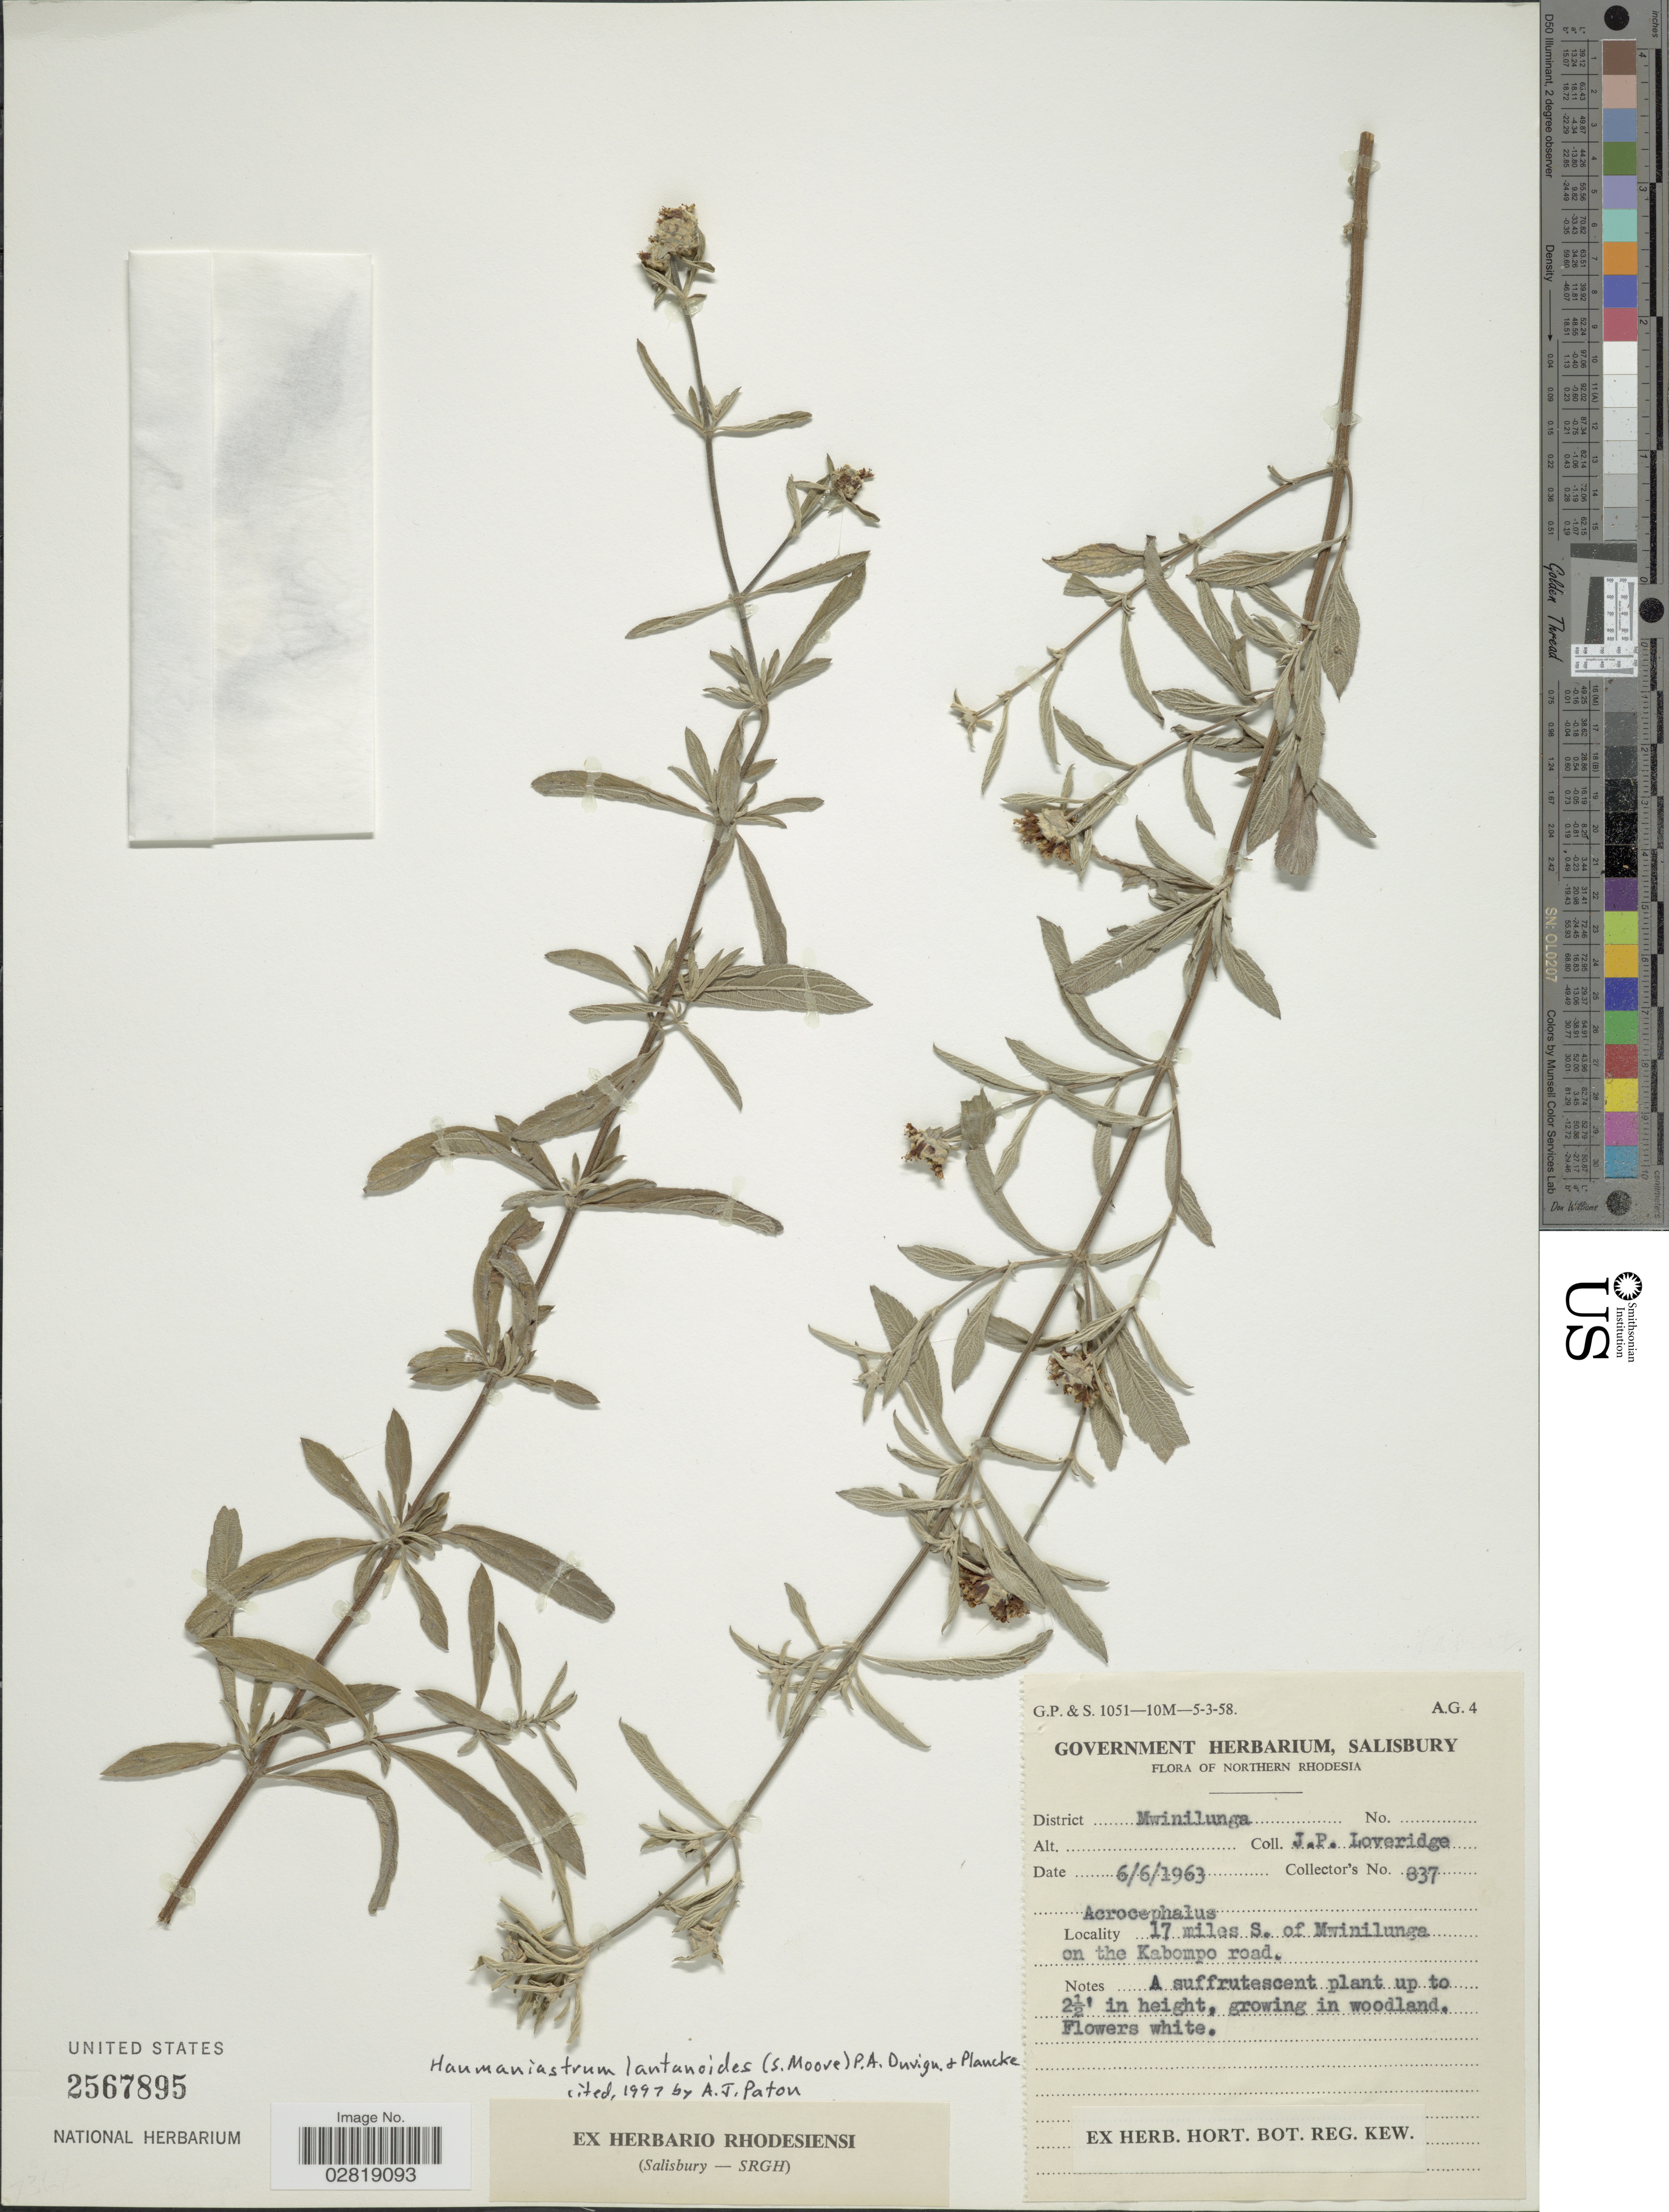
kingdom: Plantae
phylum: Tracheophyta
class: Magnoliopsida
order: Lamiales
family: Lamiaceae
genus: Haumaniastrum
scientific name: Haumaniastrum lantanoides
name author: (S. Moore) P.A. Duvign. & Plancke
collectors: J. Loveridge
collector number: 837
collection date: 1963-06-06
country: Zambia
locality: Northern Rhodesia. District Mwinilunga, 17 miles S. of Mwinilunga on the Kabompo road.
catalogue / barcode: US 2567895